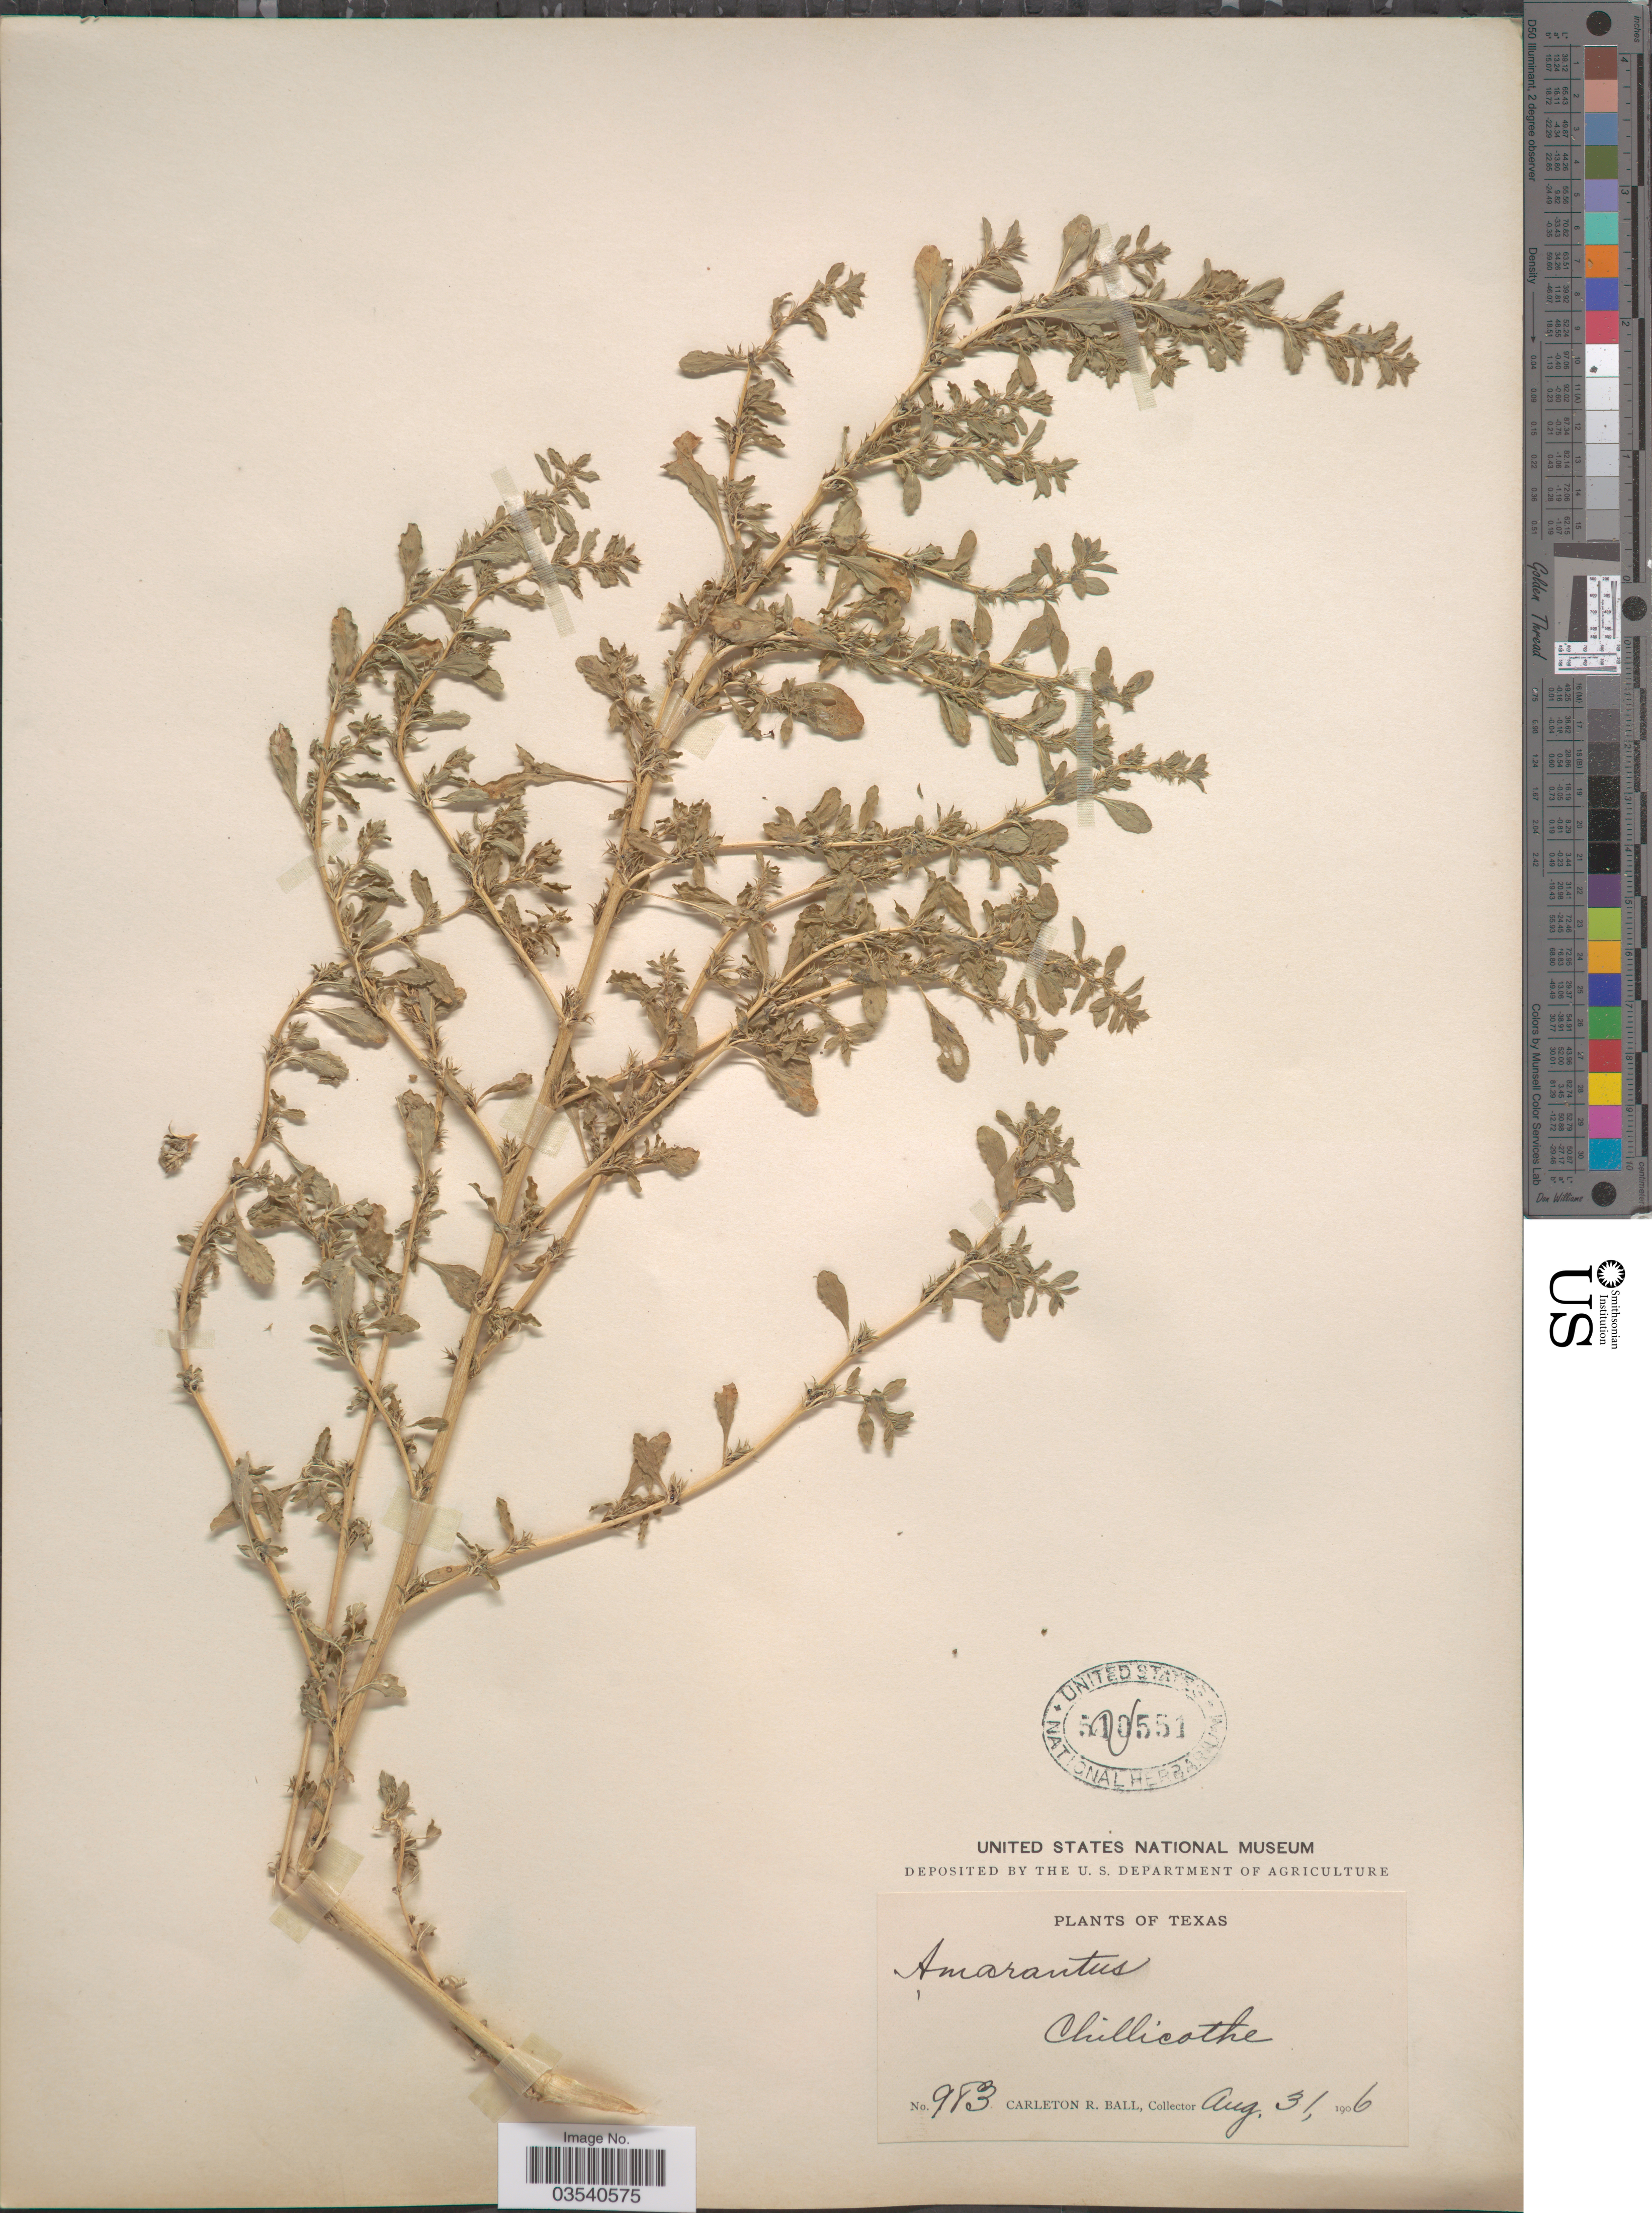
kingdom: Plantae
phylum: Tracheophyta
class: Magnoliopsida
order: Caryophyllales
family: Amaranthaceae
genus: Amaranthus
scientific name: Amaranthus graecizans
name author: L.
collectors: C. R. Ball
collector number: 983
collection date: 1906-08-31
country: United States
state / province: Texas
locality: Chillicothe.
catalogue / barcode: US 501551